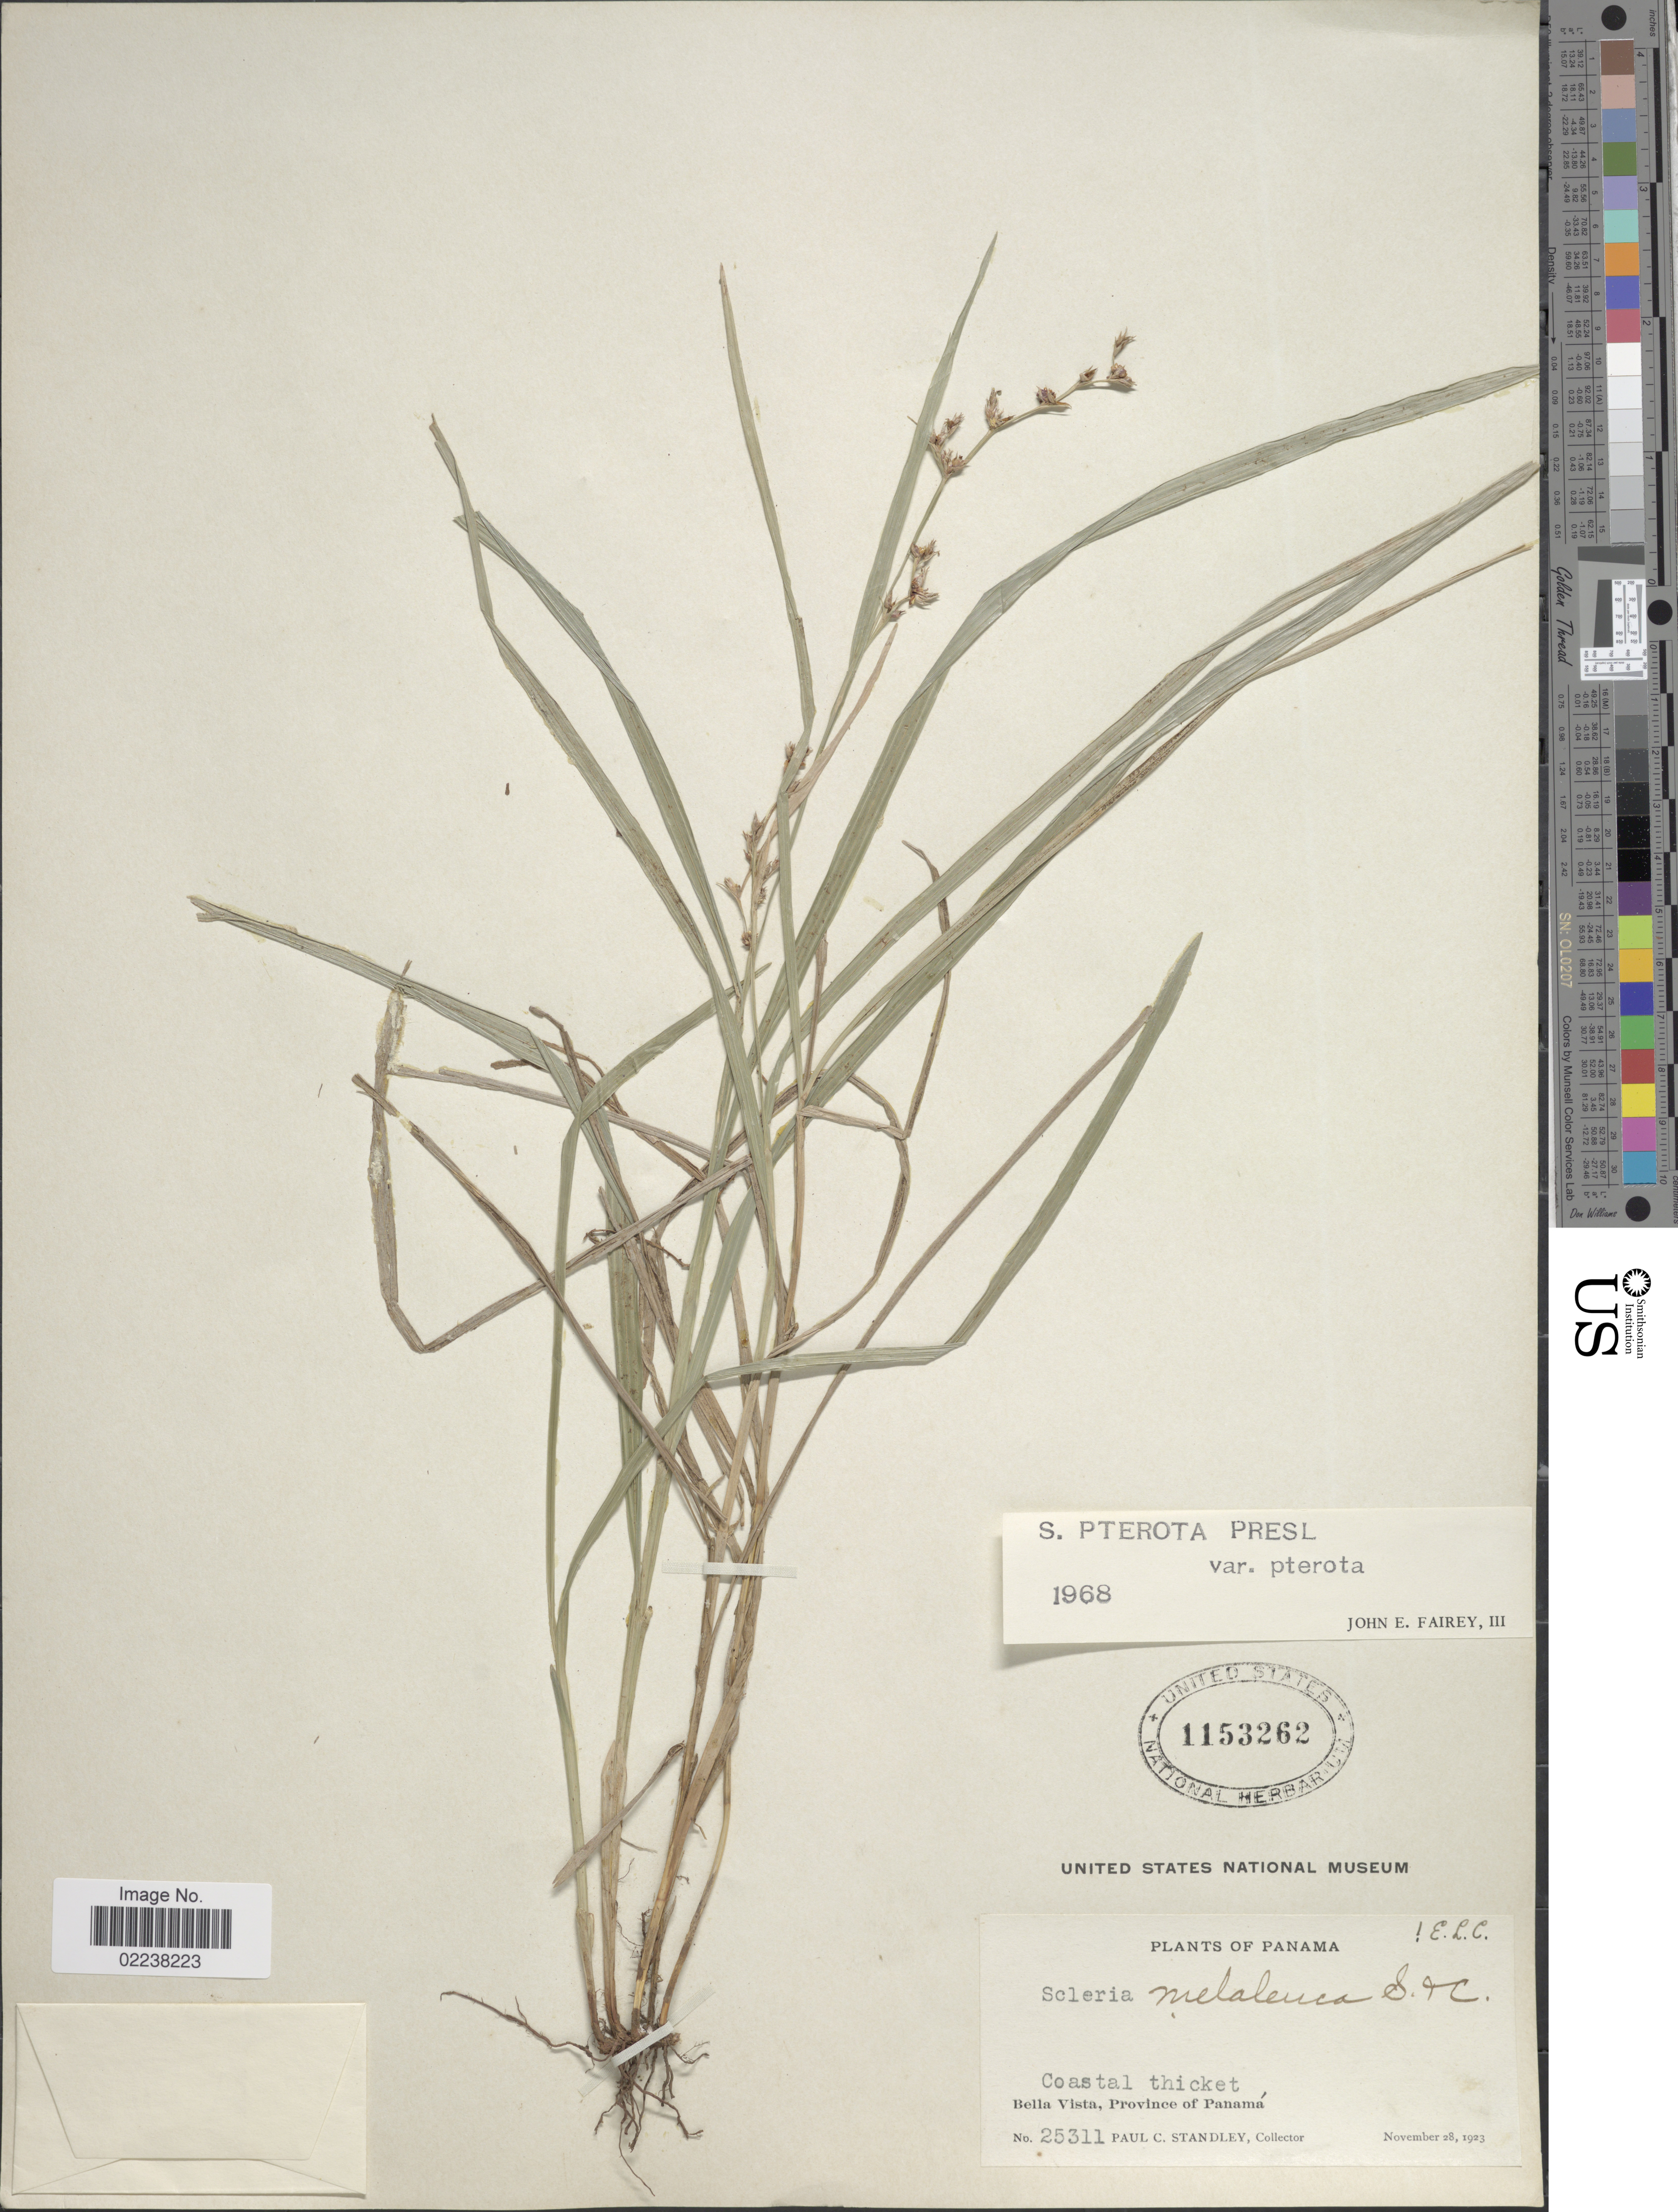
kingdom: Plantae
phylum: Tracheophyta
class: Liliopsida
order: Poales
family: Cyperaceae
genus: Scleria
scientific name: Scleria gaertneri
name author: Raddi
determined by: Strong, Mark T., (BOT), Smithsonian Institution - National Museum of Natural History (UNITED STATES)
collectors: P. C. Standley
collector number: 25311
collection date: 1923-11-28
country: Panama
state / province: Panamá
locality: Bella Vista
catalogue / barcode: US 1153262